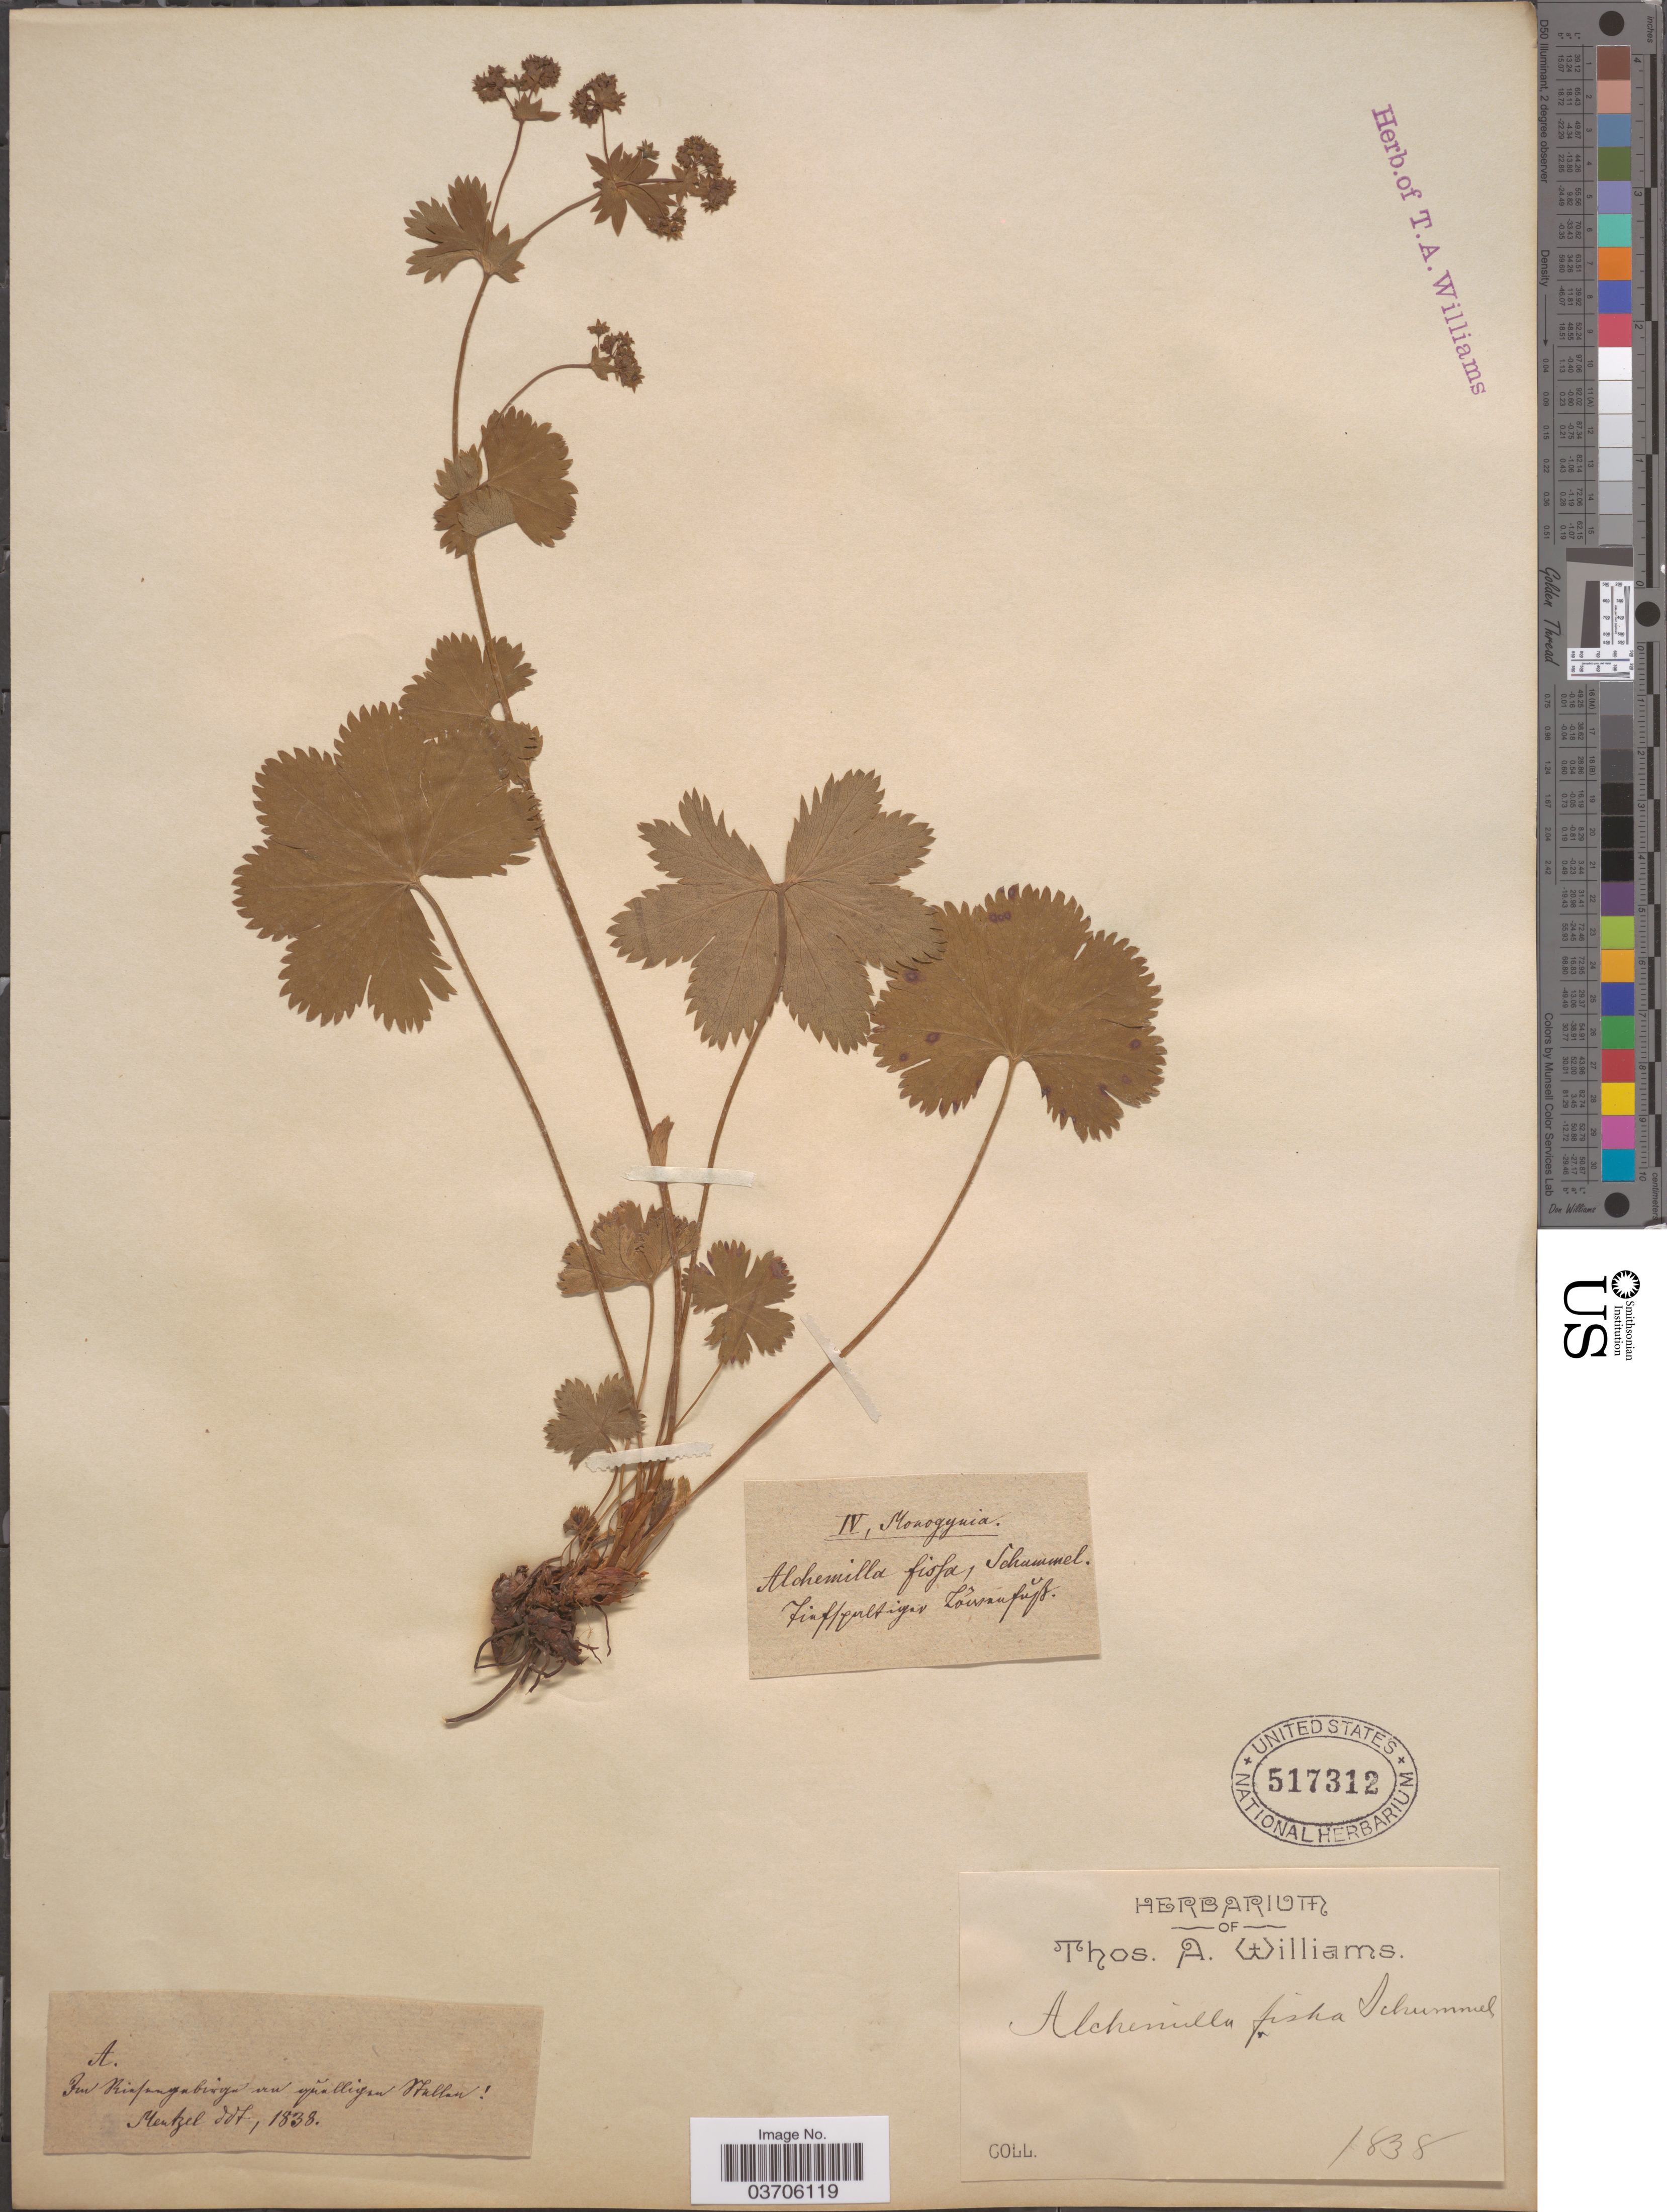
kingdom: Plantae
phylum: Tracheophyta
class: Magnoliopsida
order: Rosales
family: Rosaceae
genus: Alchemilla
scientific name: Alchemilla fissa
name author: Schum. ex Sturm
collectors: ex herb. Thos. A. Williams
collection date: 1838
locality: [illegible text] Riesengebirge [illegible text] .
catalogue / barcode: US 517312